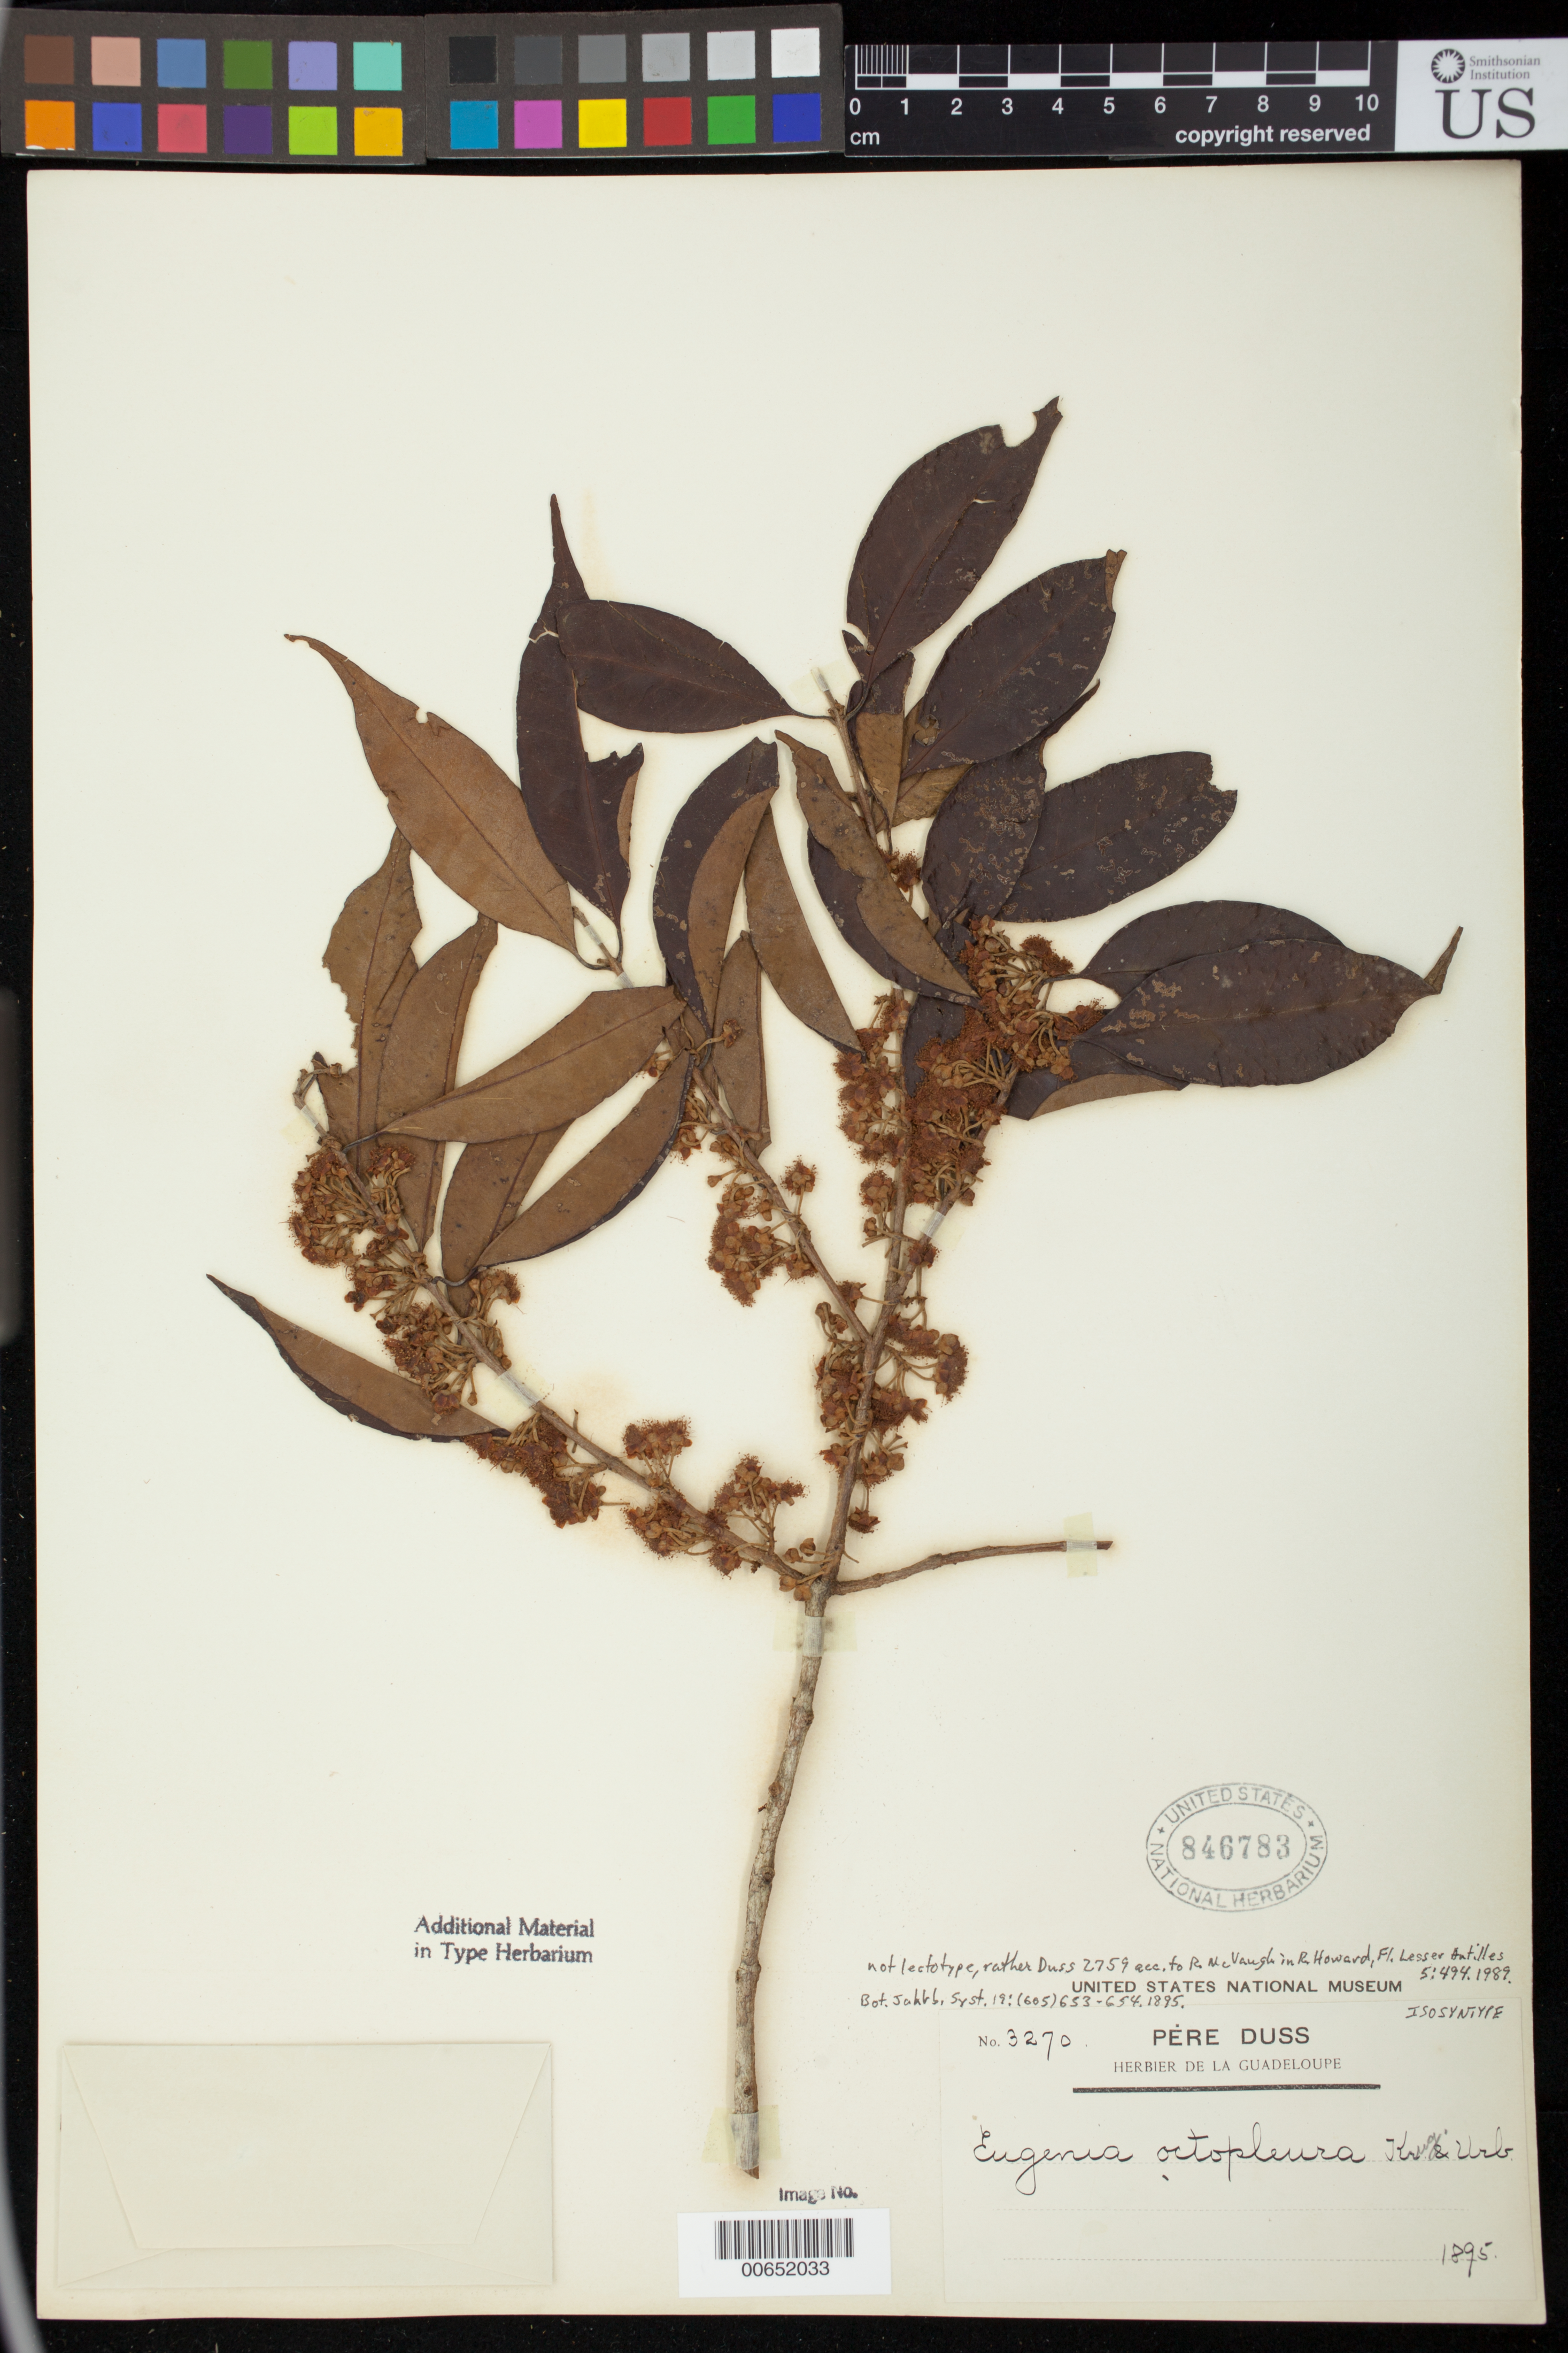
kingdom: Plantae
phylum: Tracheophyta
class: Magnoliopsida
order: Myrtales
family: Myrtaceae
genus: Eugenia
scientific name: Eugenia octopleura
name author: Krug & Urb.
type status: Isosyntype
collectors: Père Duss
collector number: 3270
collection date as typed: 1895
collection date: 1895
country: Guadeloupe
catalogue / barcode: US 846783